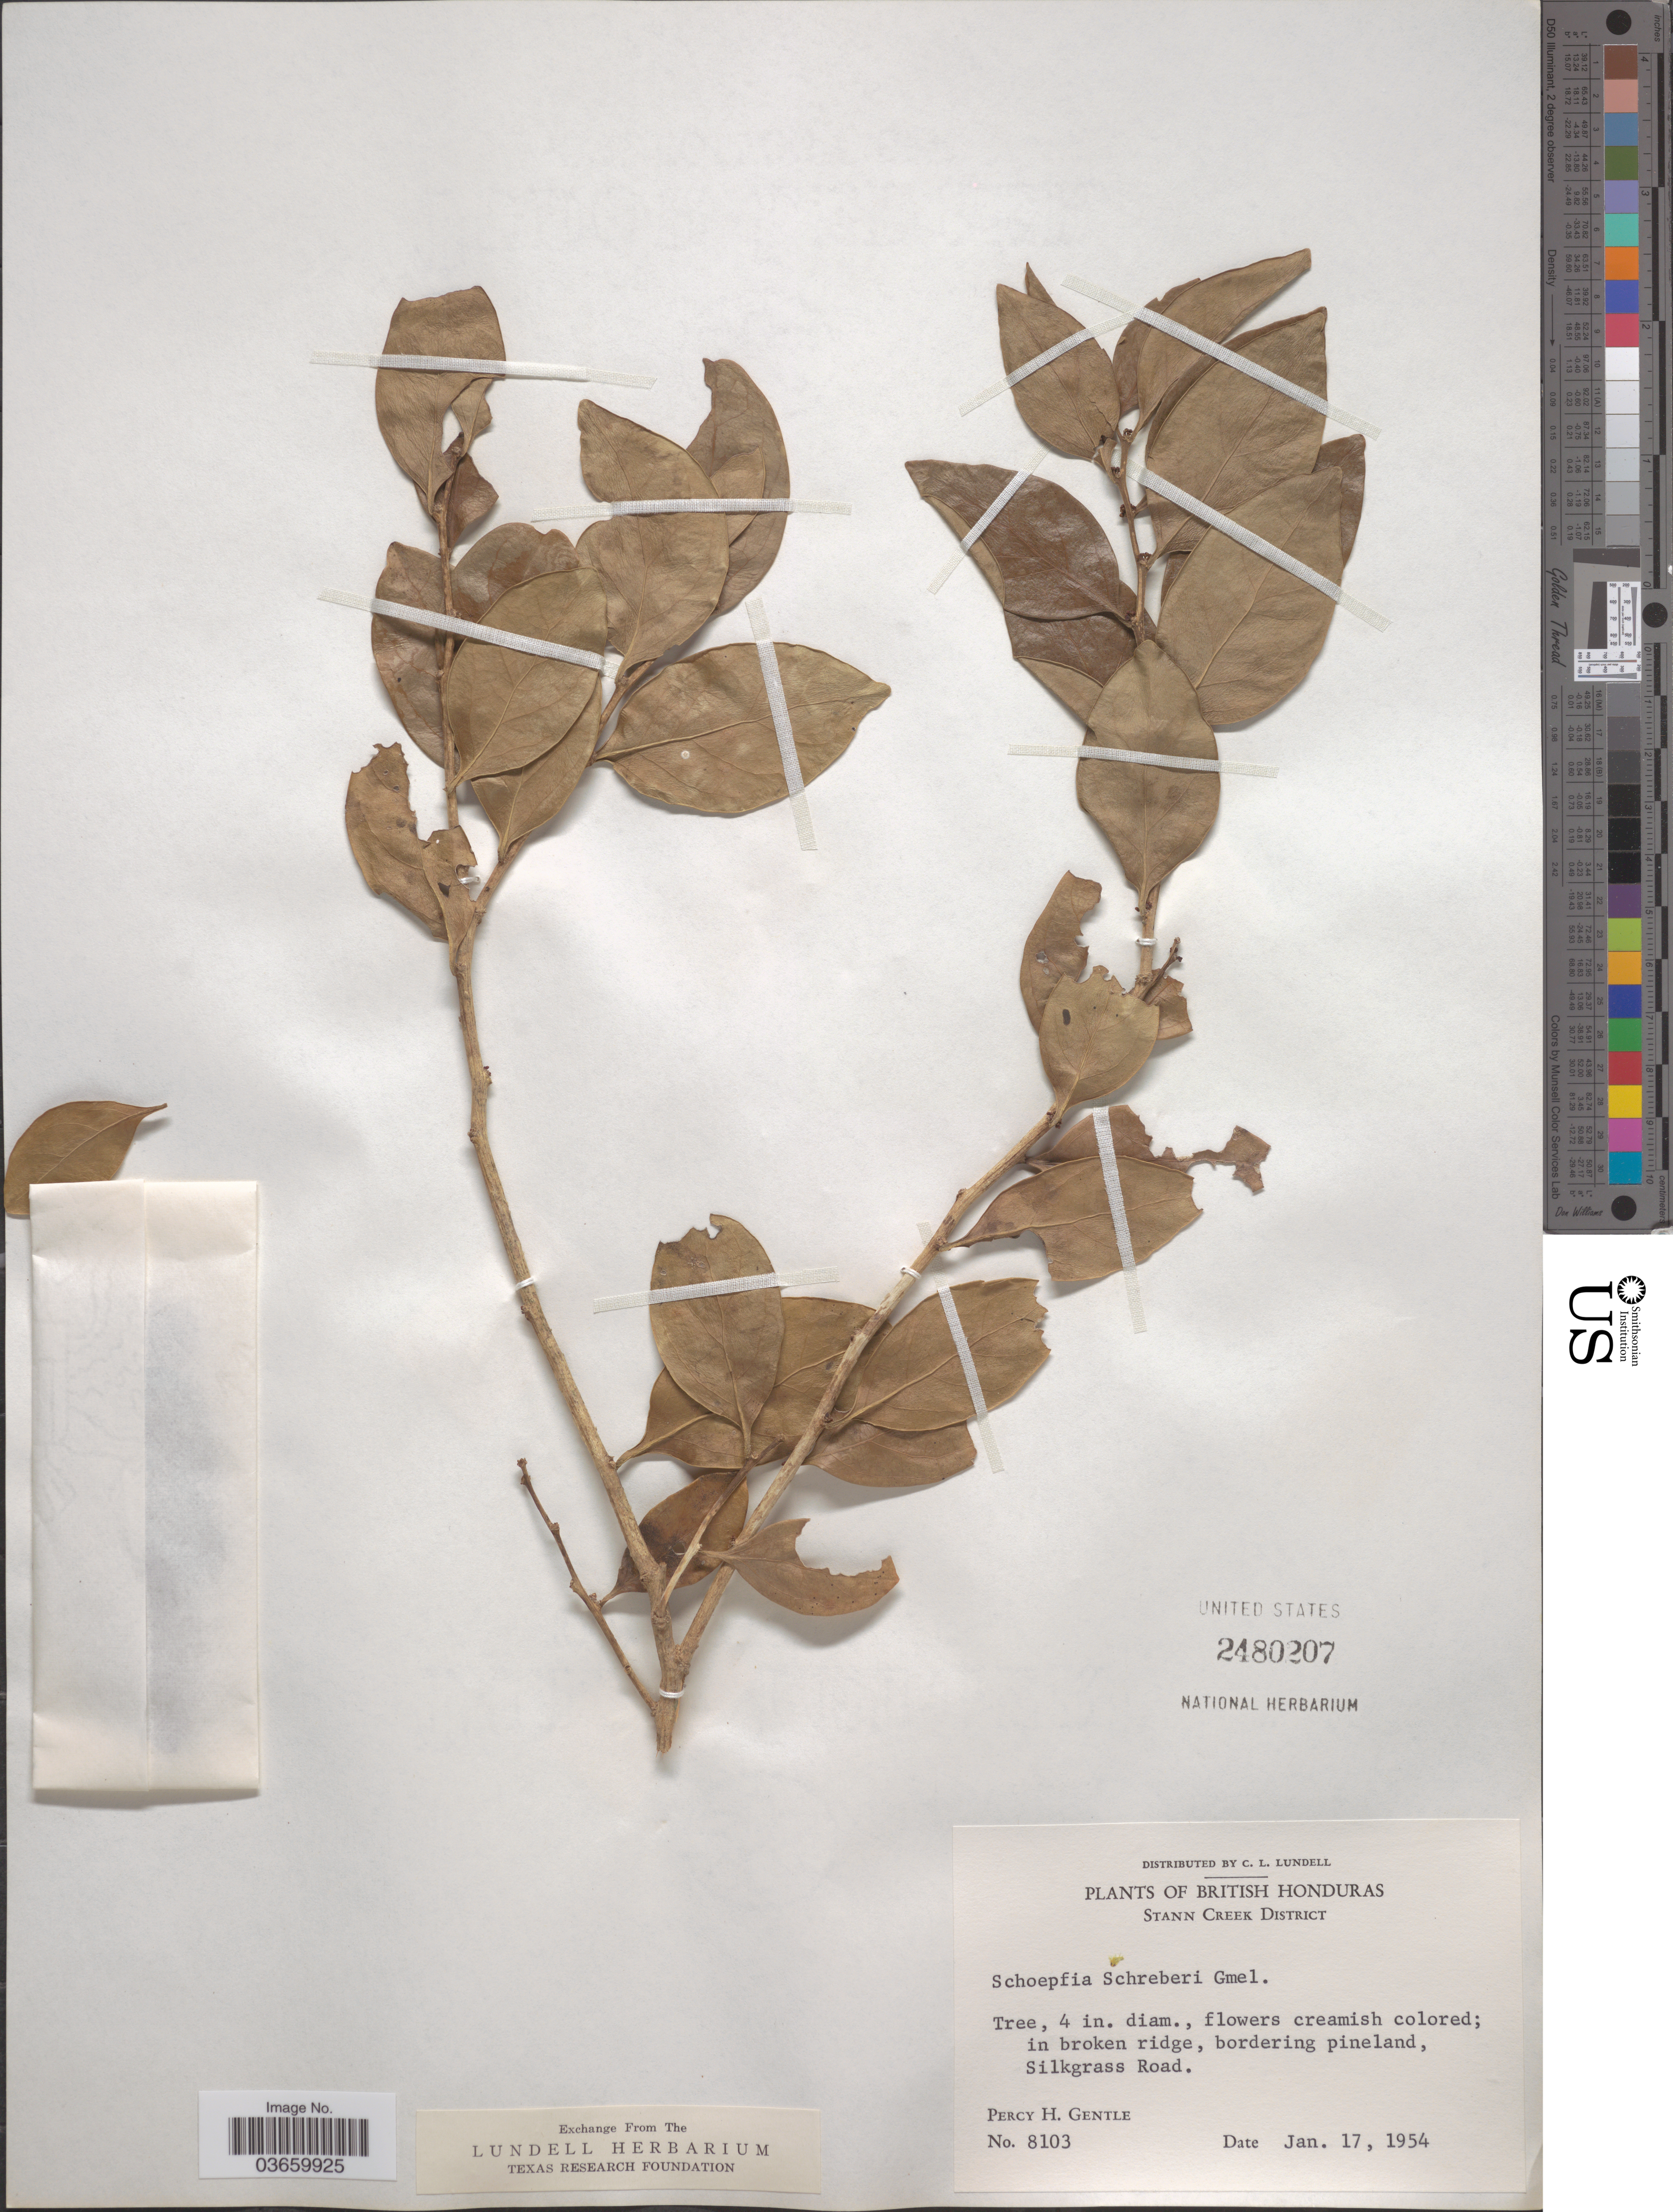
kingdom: Plantae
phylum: Tracheophyta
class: Magnoliopsida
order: Santalales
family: Schoepfiaceae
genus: Schoepfia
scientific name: Schoepfia schreberi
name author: J.F. Gmel.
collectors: P. H. Gentle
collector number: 8103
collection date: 1954-01-17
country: Belize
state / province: Stann Creek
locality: British Honduras, Stann Creek District. In broken ridge, bordering pineland, Silkgrass Road.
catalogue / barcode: US 2480207